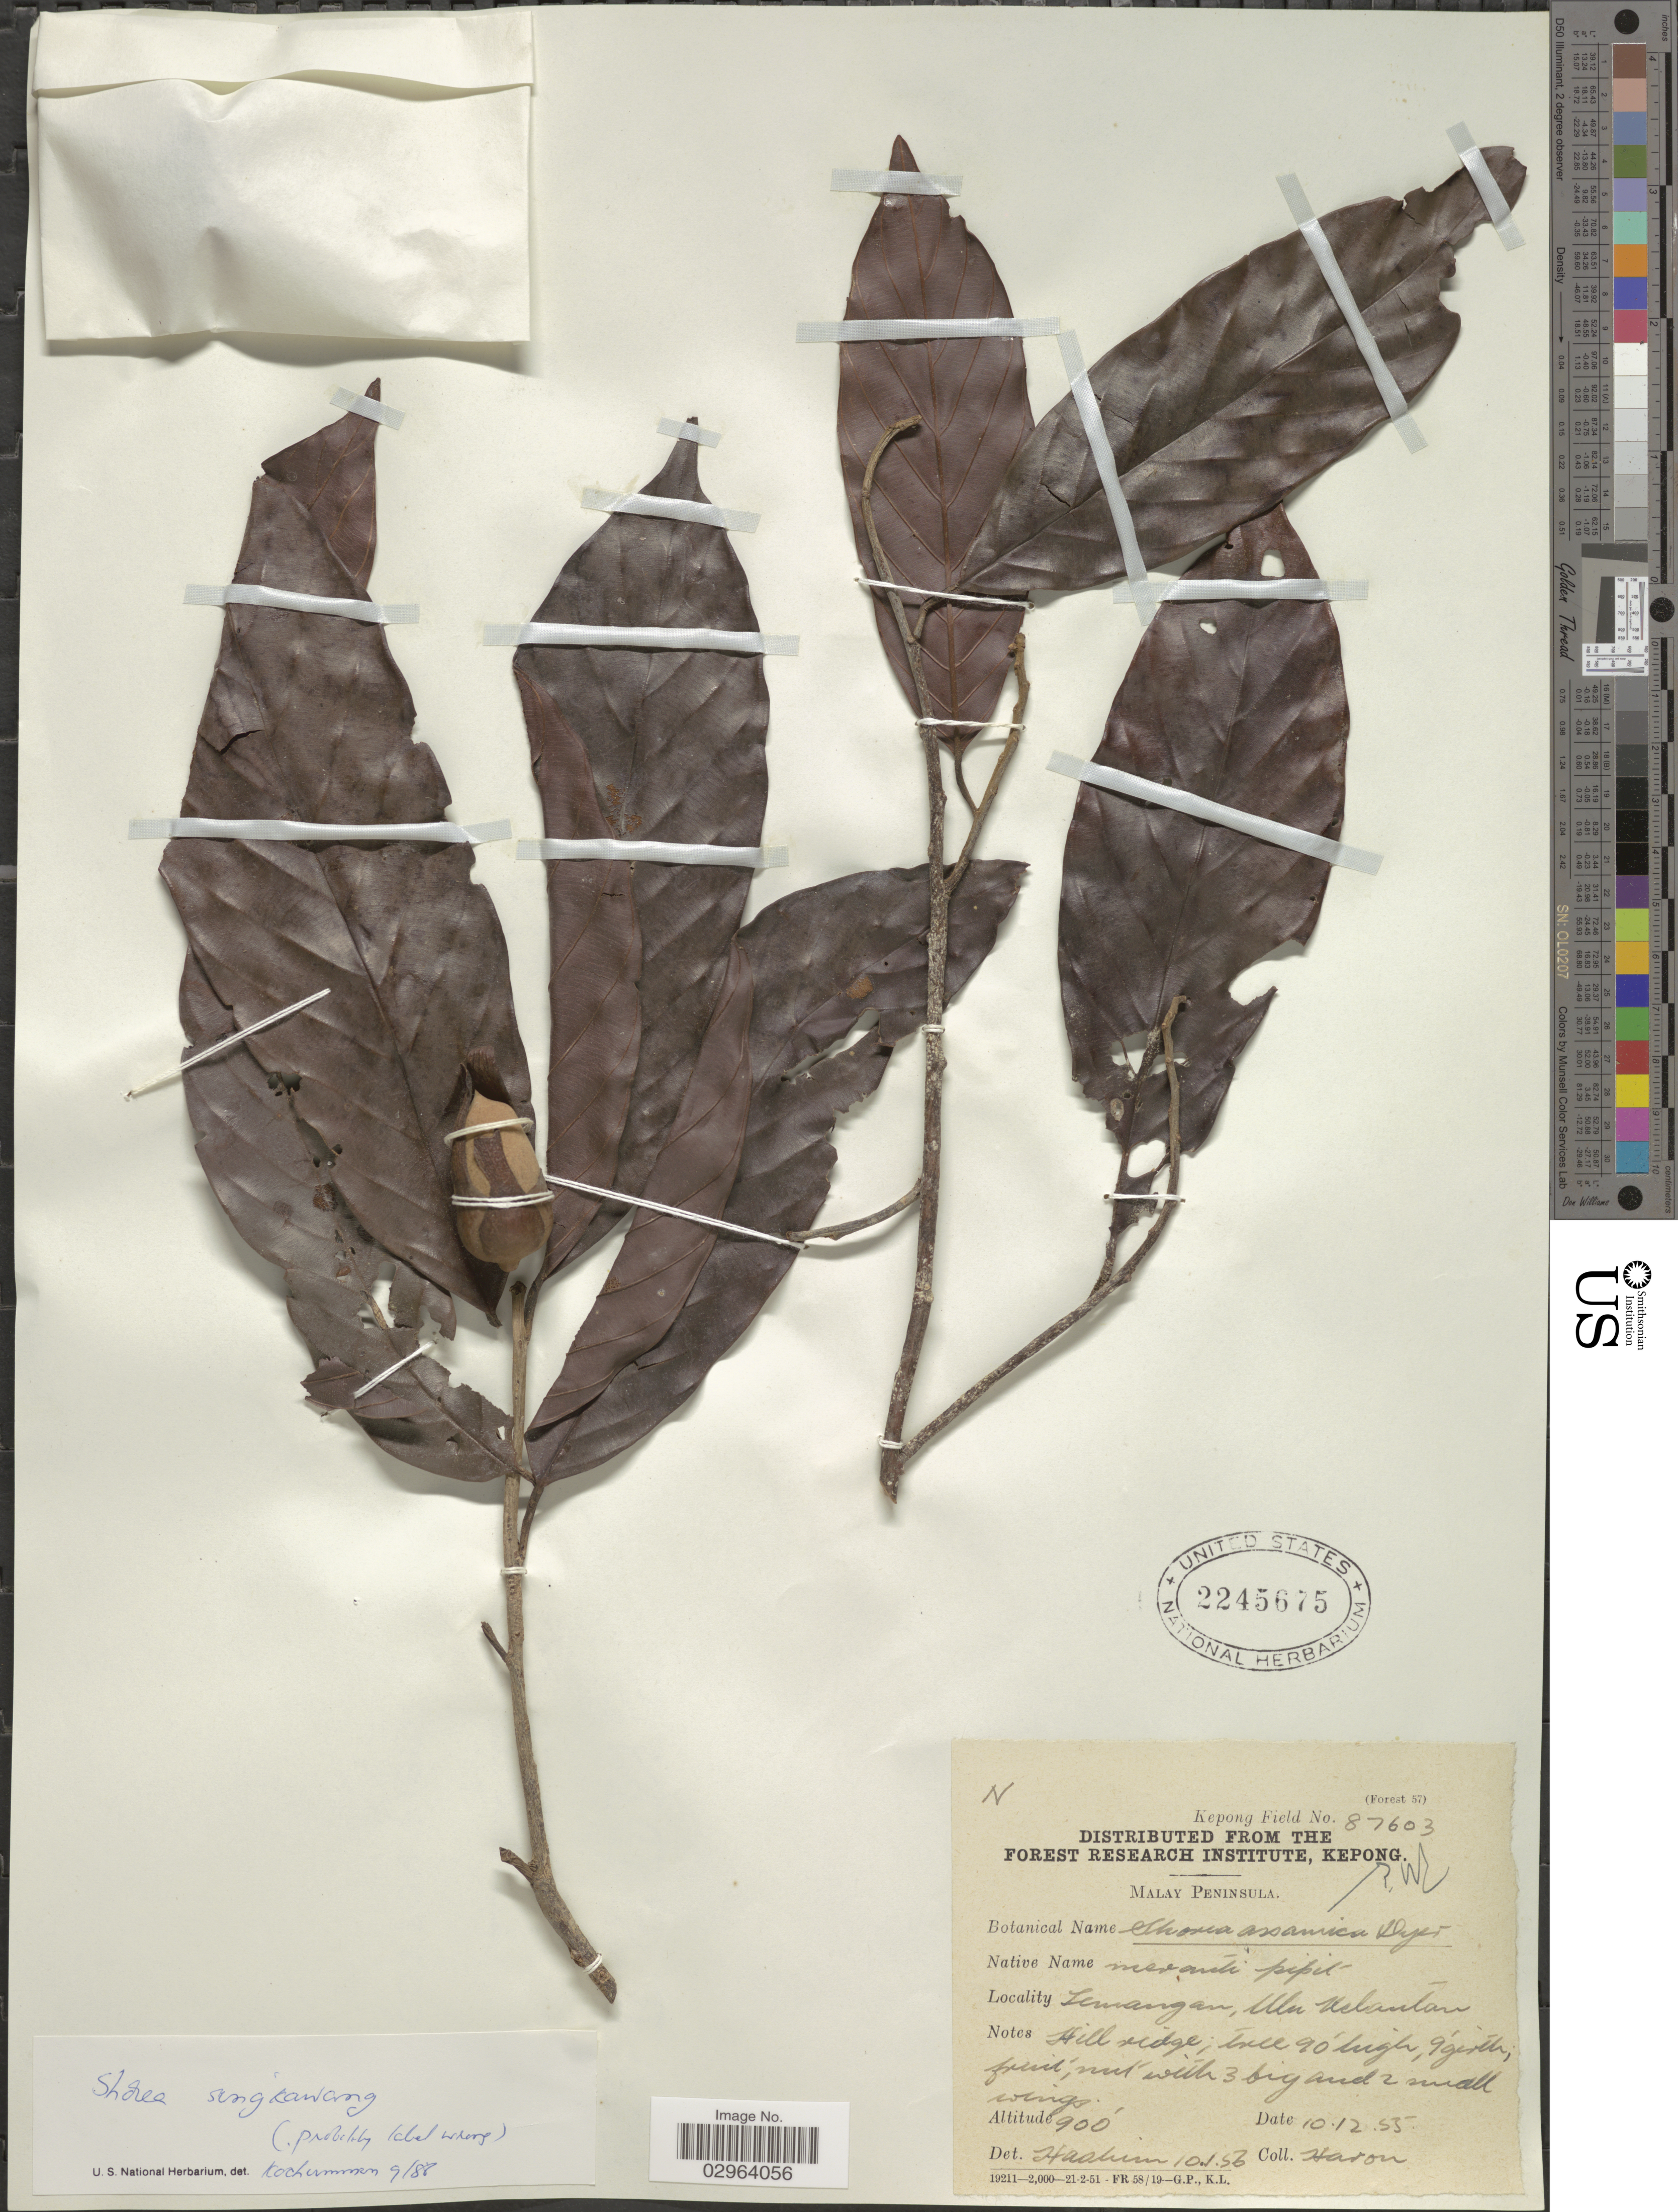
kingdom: Plantae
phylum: Tracheophyta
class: Magnoliopsida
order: Malvales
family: Dipterocarpaceae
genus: Rubroshorea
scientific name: Rubroshorea singkawang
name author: (Miq.) P.S. Ashton & J. Heck.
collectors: Haron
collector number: Kepong Field 87603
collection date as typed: Transcribed d/m/y: 10/12/55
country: Malaysia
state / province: Kelantan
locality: Malay Peninsula. Lemangan, Ulu Kelantan.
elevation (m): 274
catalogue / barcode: US 2245675